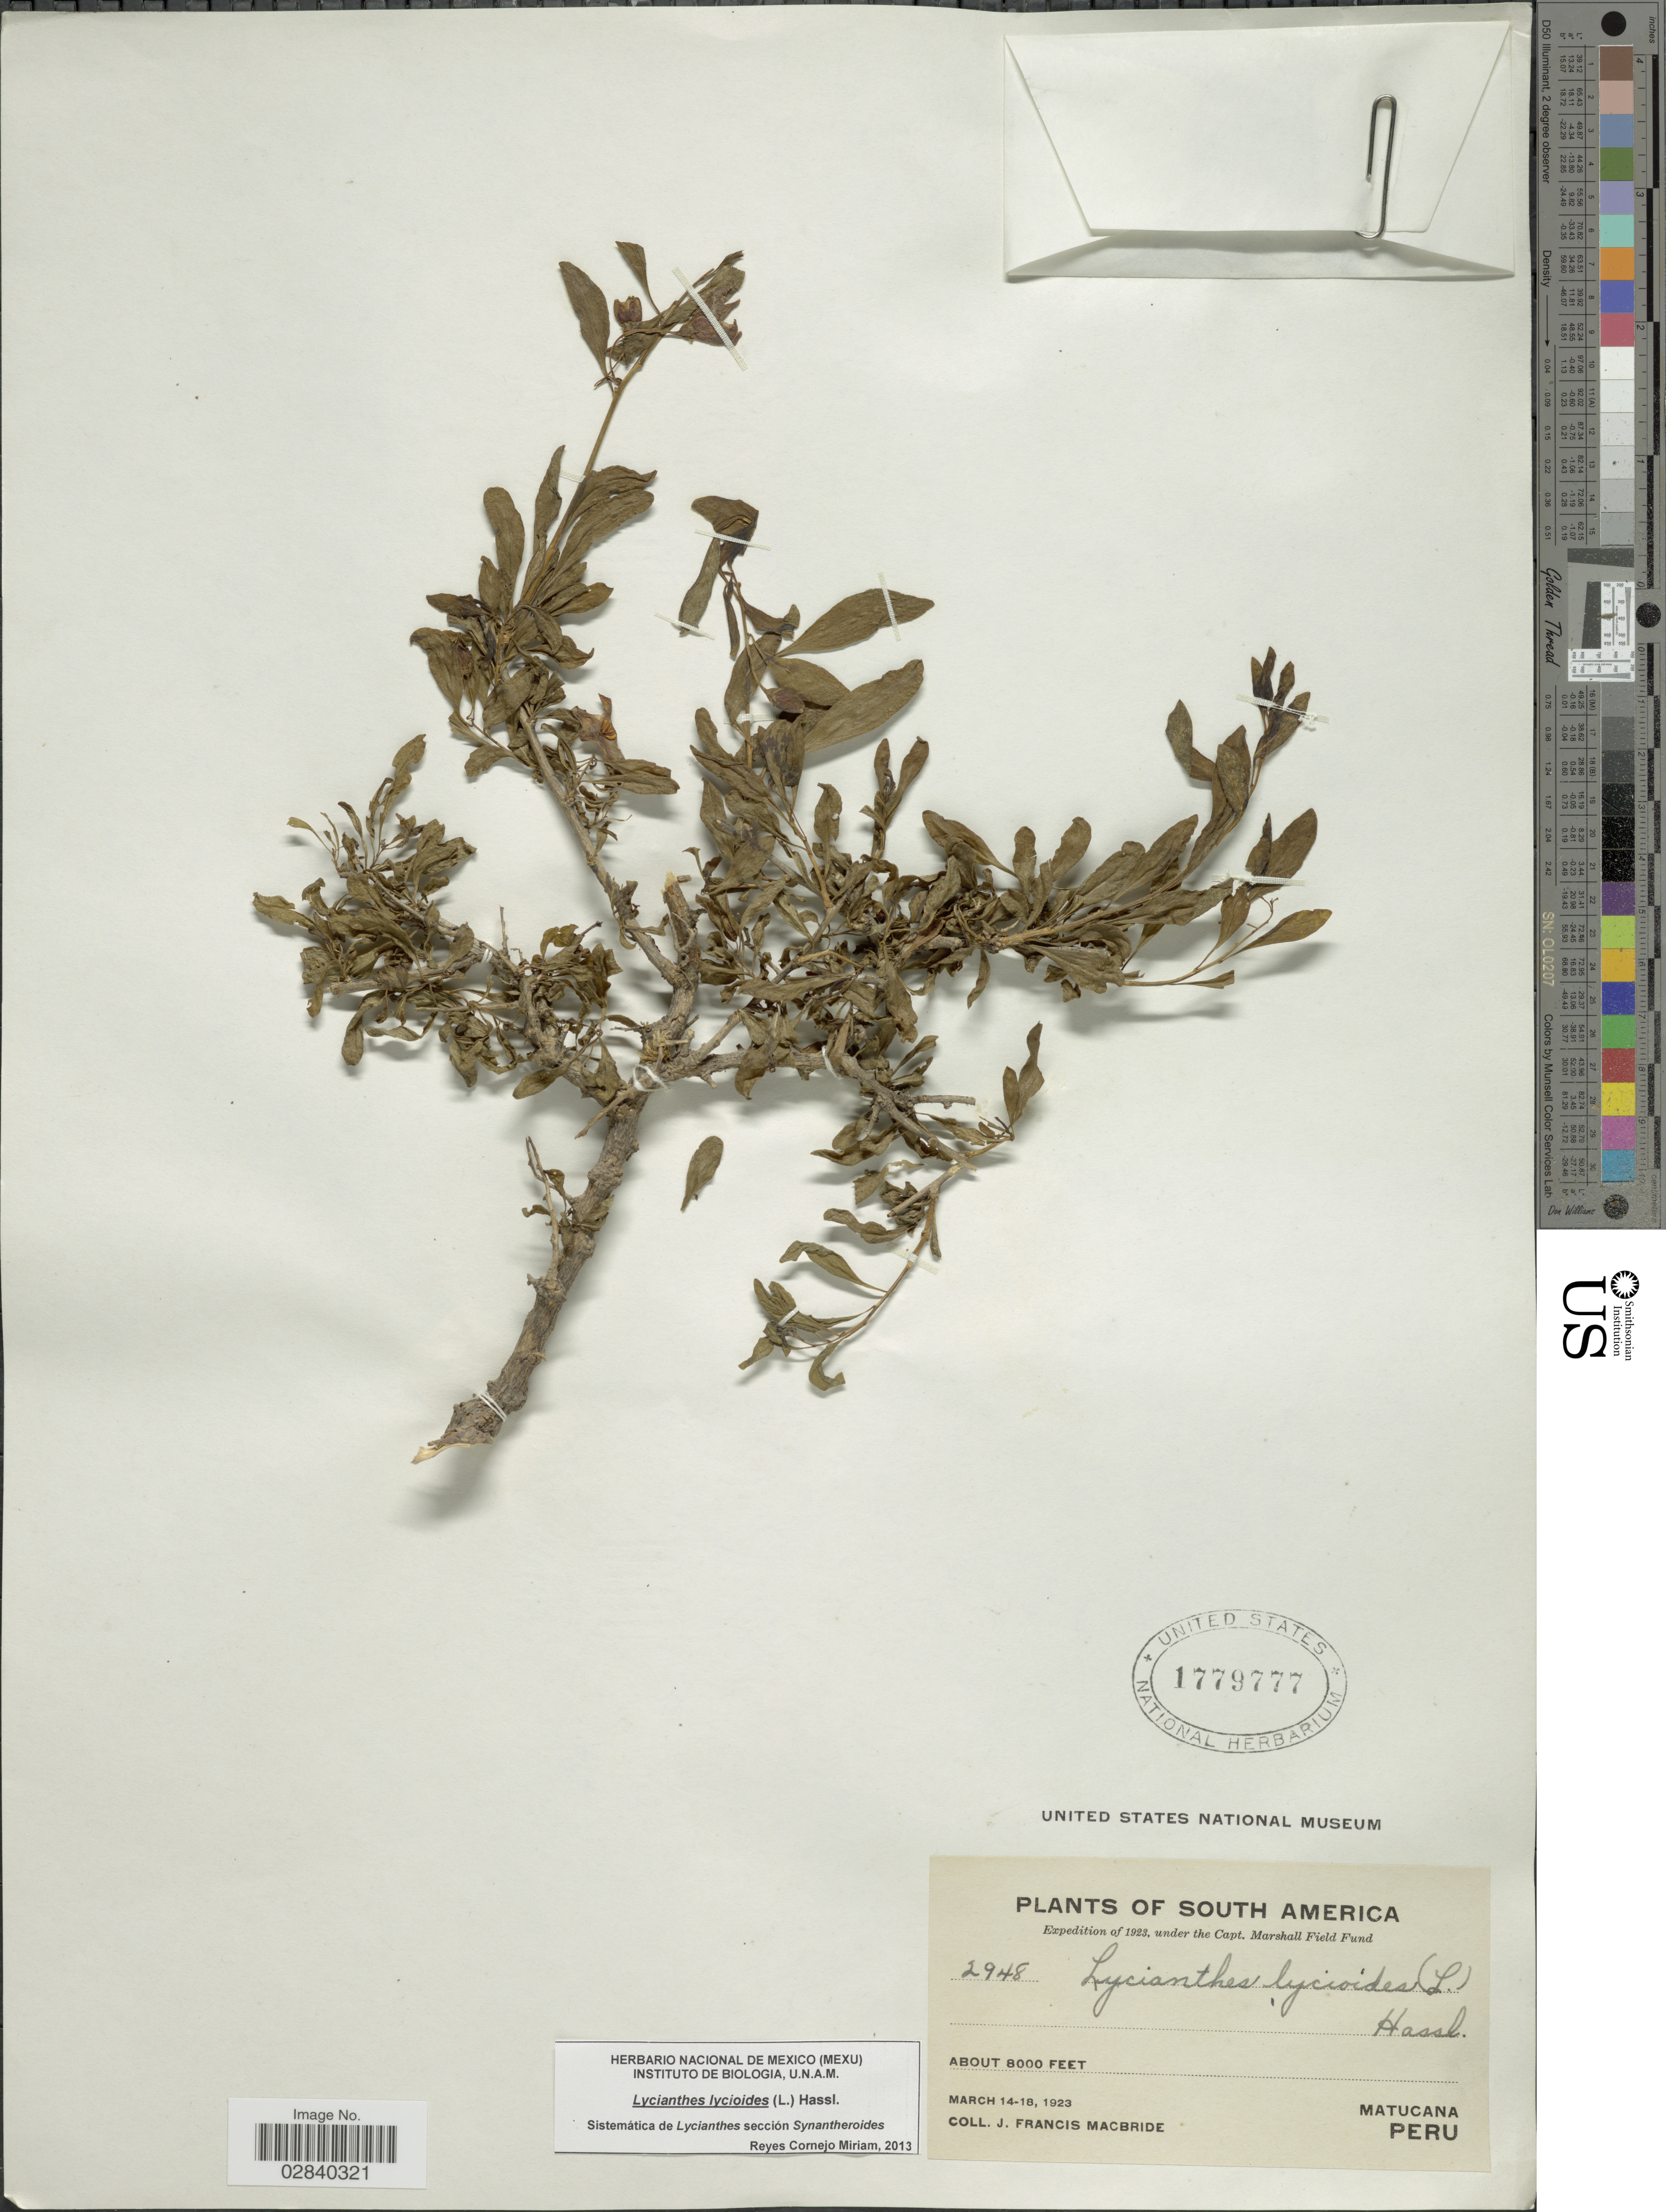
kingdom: Plantae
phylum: Tracheophyta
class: Magnoliopsida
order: Solanales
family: Solanaceae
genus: Lycianthes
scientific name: Lycianthes lycioides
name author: (L.) Hassl.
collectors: J. F. Macbride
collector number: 2948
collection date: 1923-03-14/1923-03-18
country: Peru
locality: Matucana.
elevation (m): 2438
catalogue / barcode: US 1779777